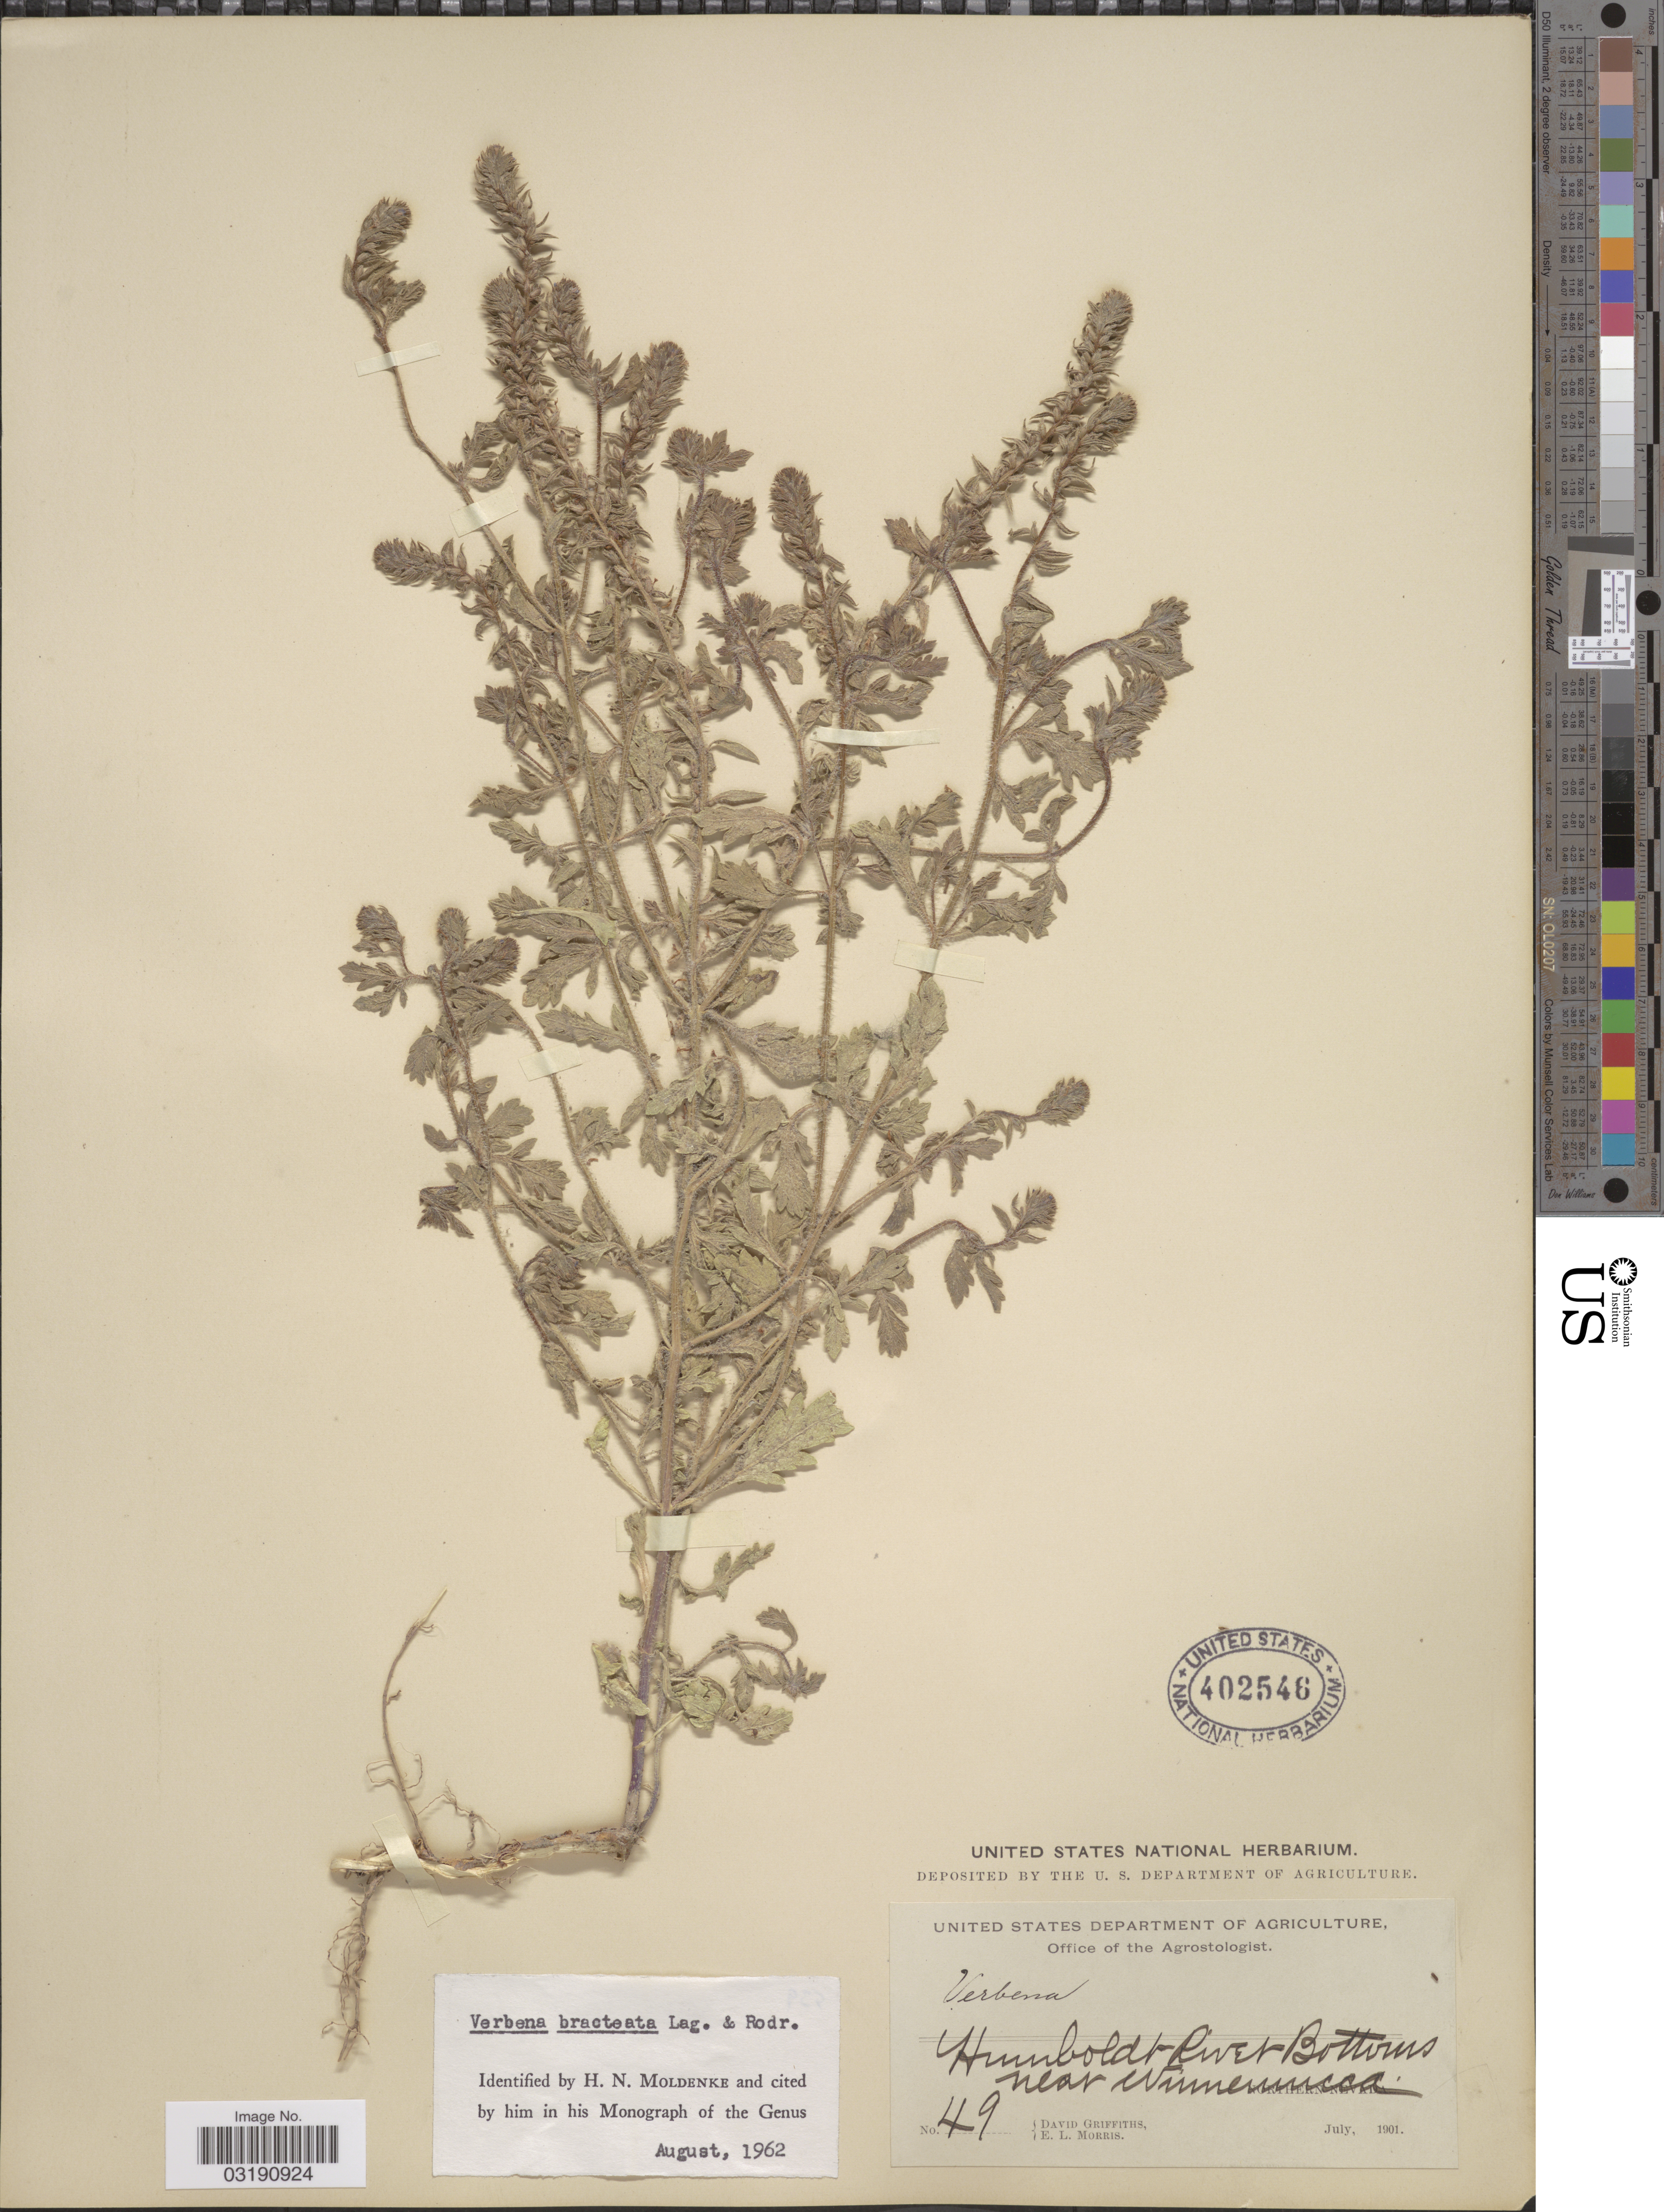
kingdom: Plantae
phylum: Tracheophyta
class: Magnoliopsida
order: Lamiales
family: Verbenaceae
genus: Verbena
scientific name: Verbena bracteata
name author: Cav. ex Lag. & Rodr.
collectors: D. Griffiths & E. Morris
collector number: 49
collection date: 1901-07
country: United States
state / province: Nevada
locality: Humboldt River Bottoms near Winnemucca. Northern Nevada [unsure placement].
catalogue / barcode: US 402546